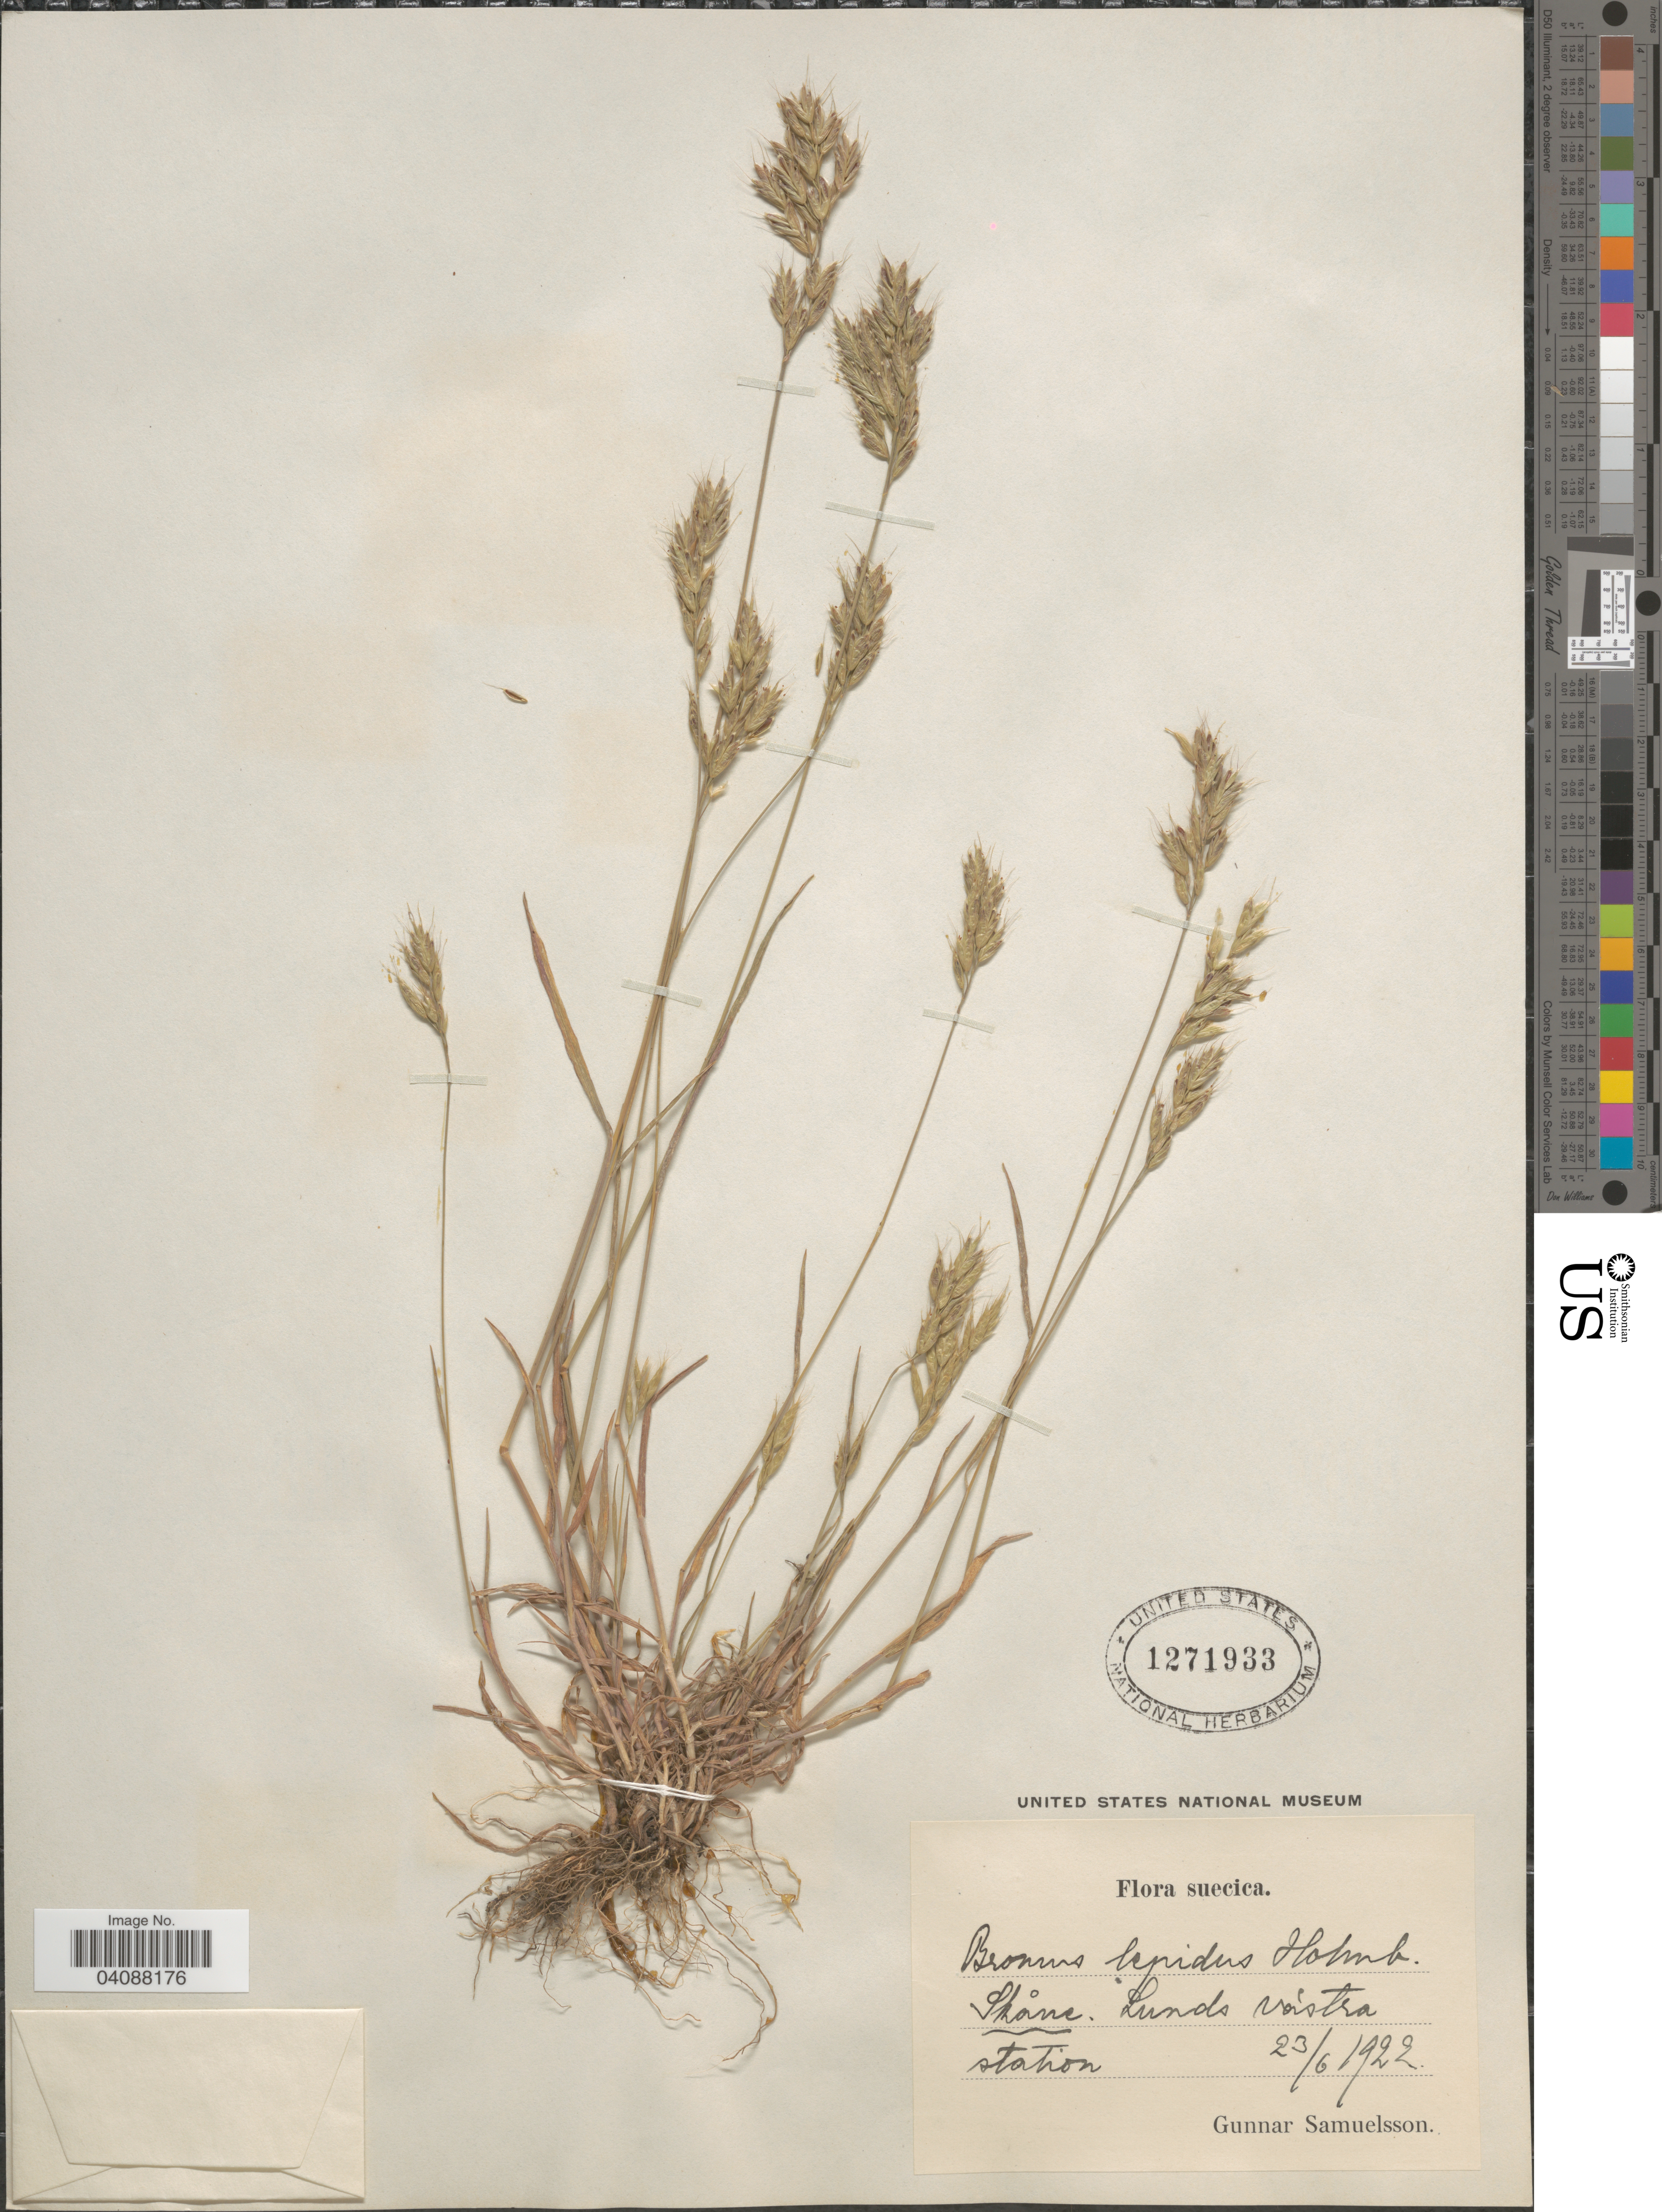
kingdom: Plantae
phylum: Tracheophyta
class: Liliopsida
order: Poales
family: Poaceae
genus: Bromus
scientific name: Bromus lepidus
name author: Holmberg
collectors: G. Samuelsson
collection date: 1922-06-23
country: Sweden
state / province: Skåne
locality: Suecica. Lunds vàstra station.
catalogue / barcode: US 1271933